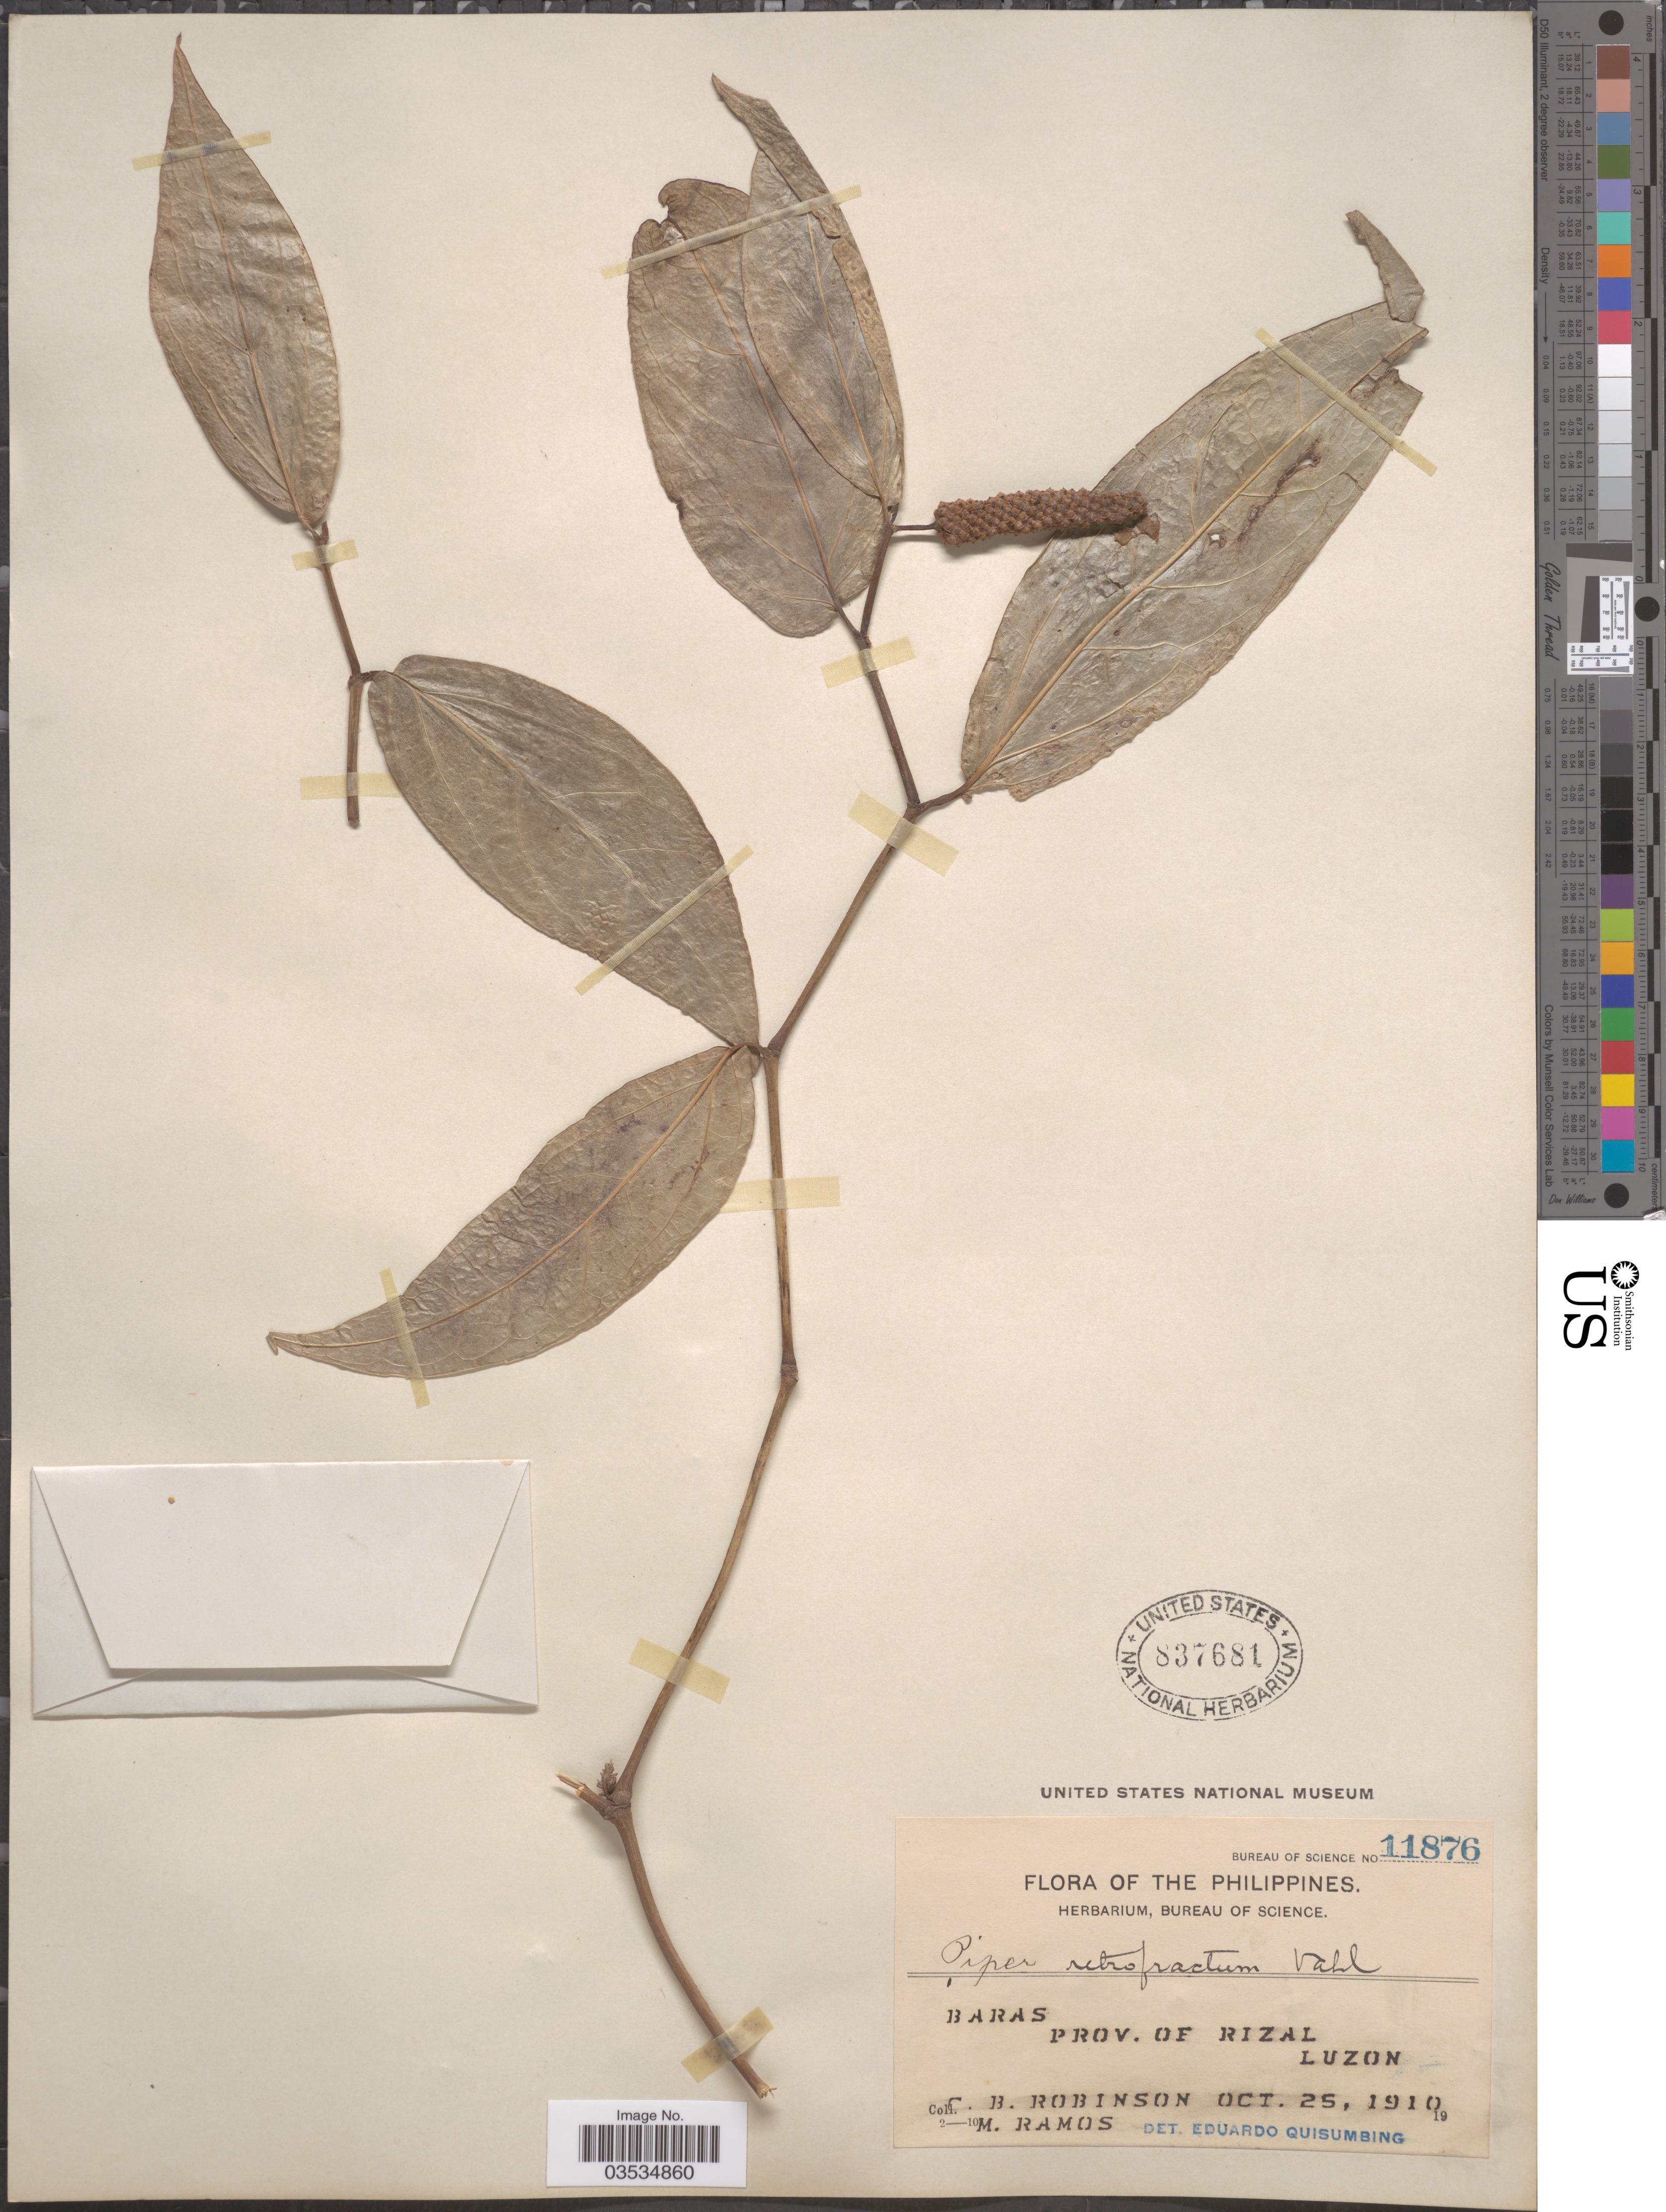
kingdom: Plantae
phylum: Tracheophyta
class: Magnoliopsida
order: Piperales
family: Piperaceae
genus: Piper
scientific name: Piper retrofractum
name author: Vahl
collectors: C. Robinson & M. Ramos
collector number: Bureau of Science 11876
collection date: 1910-10-25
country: Philippines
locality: Baras. Prov. of Rizal. Luzon.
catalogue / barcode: US 837681